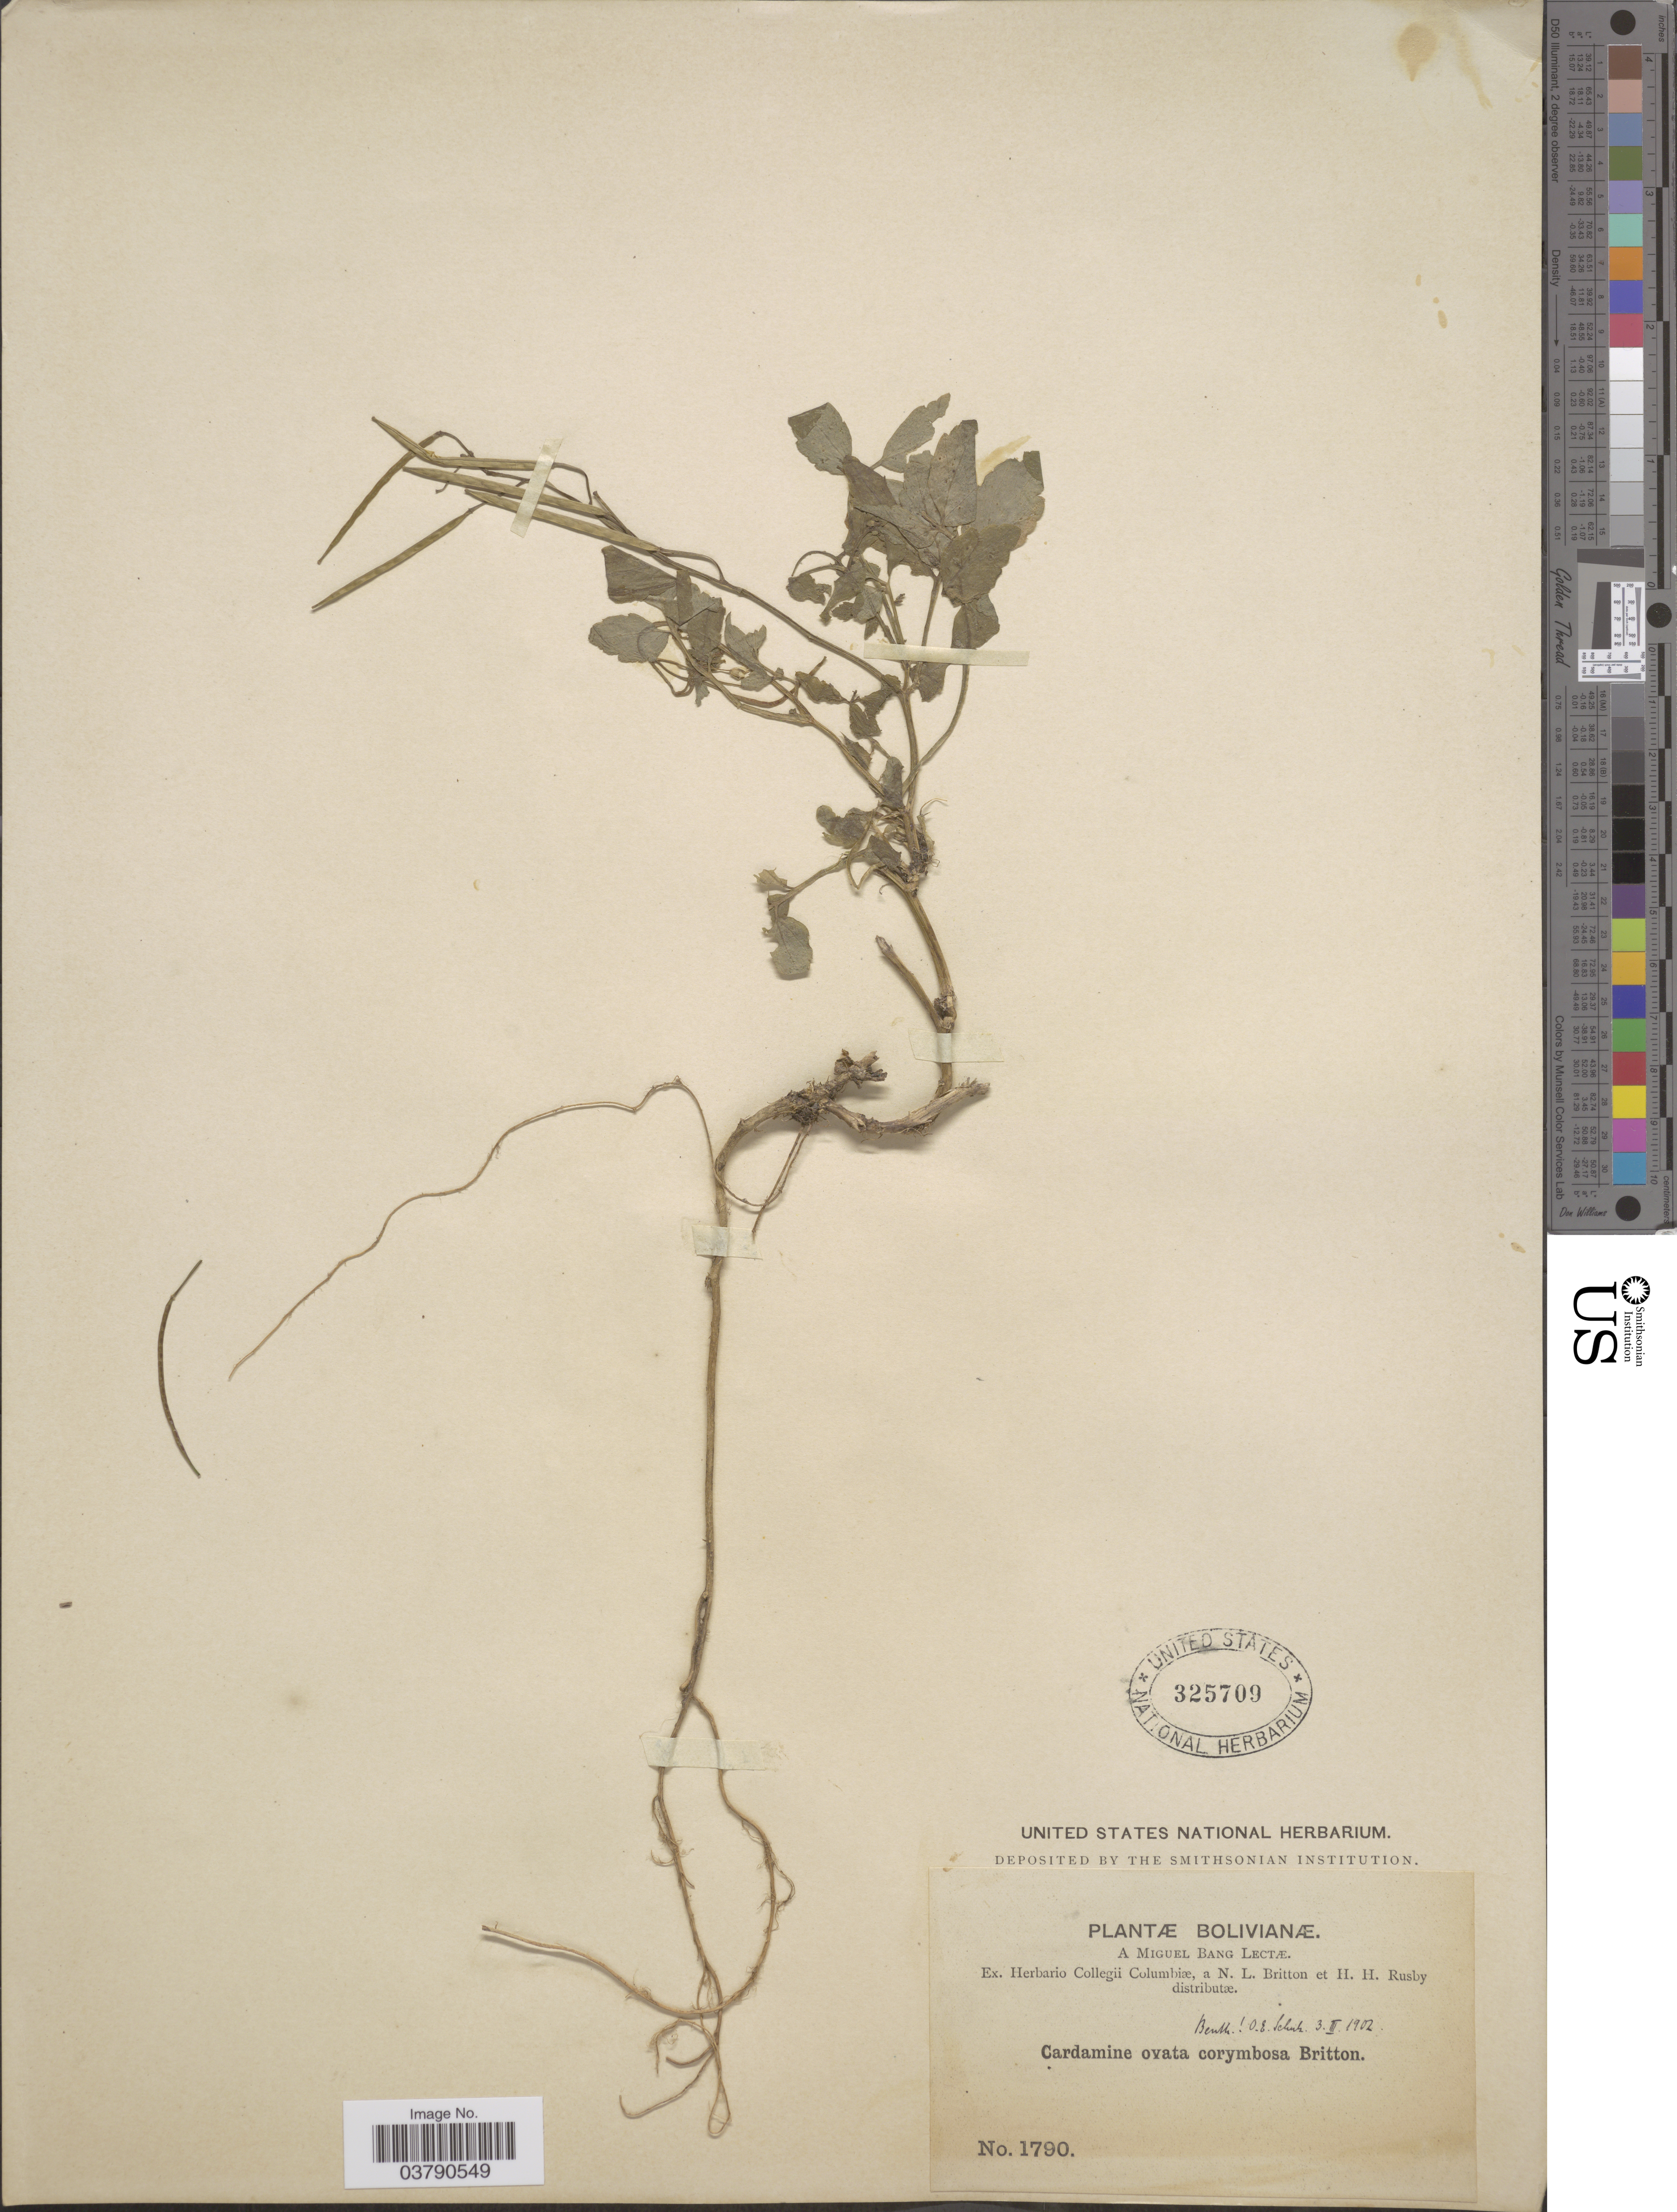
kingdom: Plantae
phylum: Tracheophyta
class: Magnoliopsida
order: Brassicales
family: Brassicaceae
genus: Cardamine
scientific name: Cardamine ovata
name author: Benth.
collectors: M. Bang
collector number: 1790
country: Bolivia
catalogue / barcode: US 325709